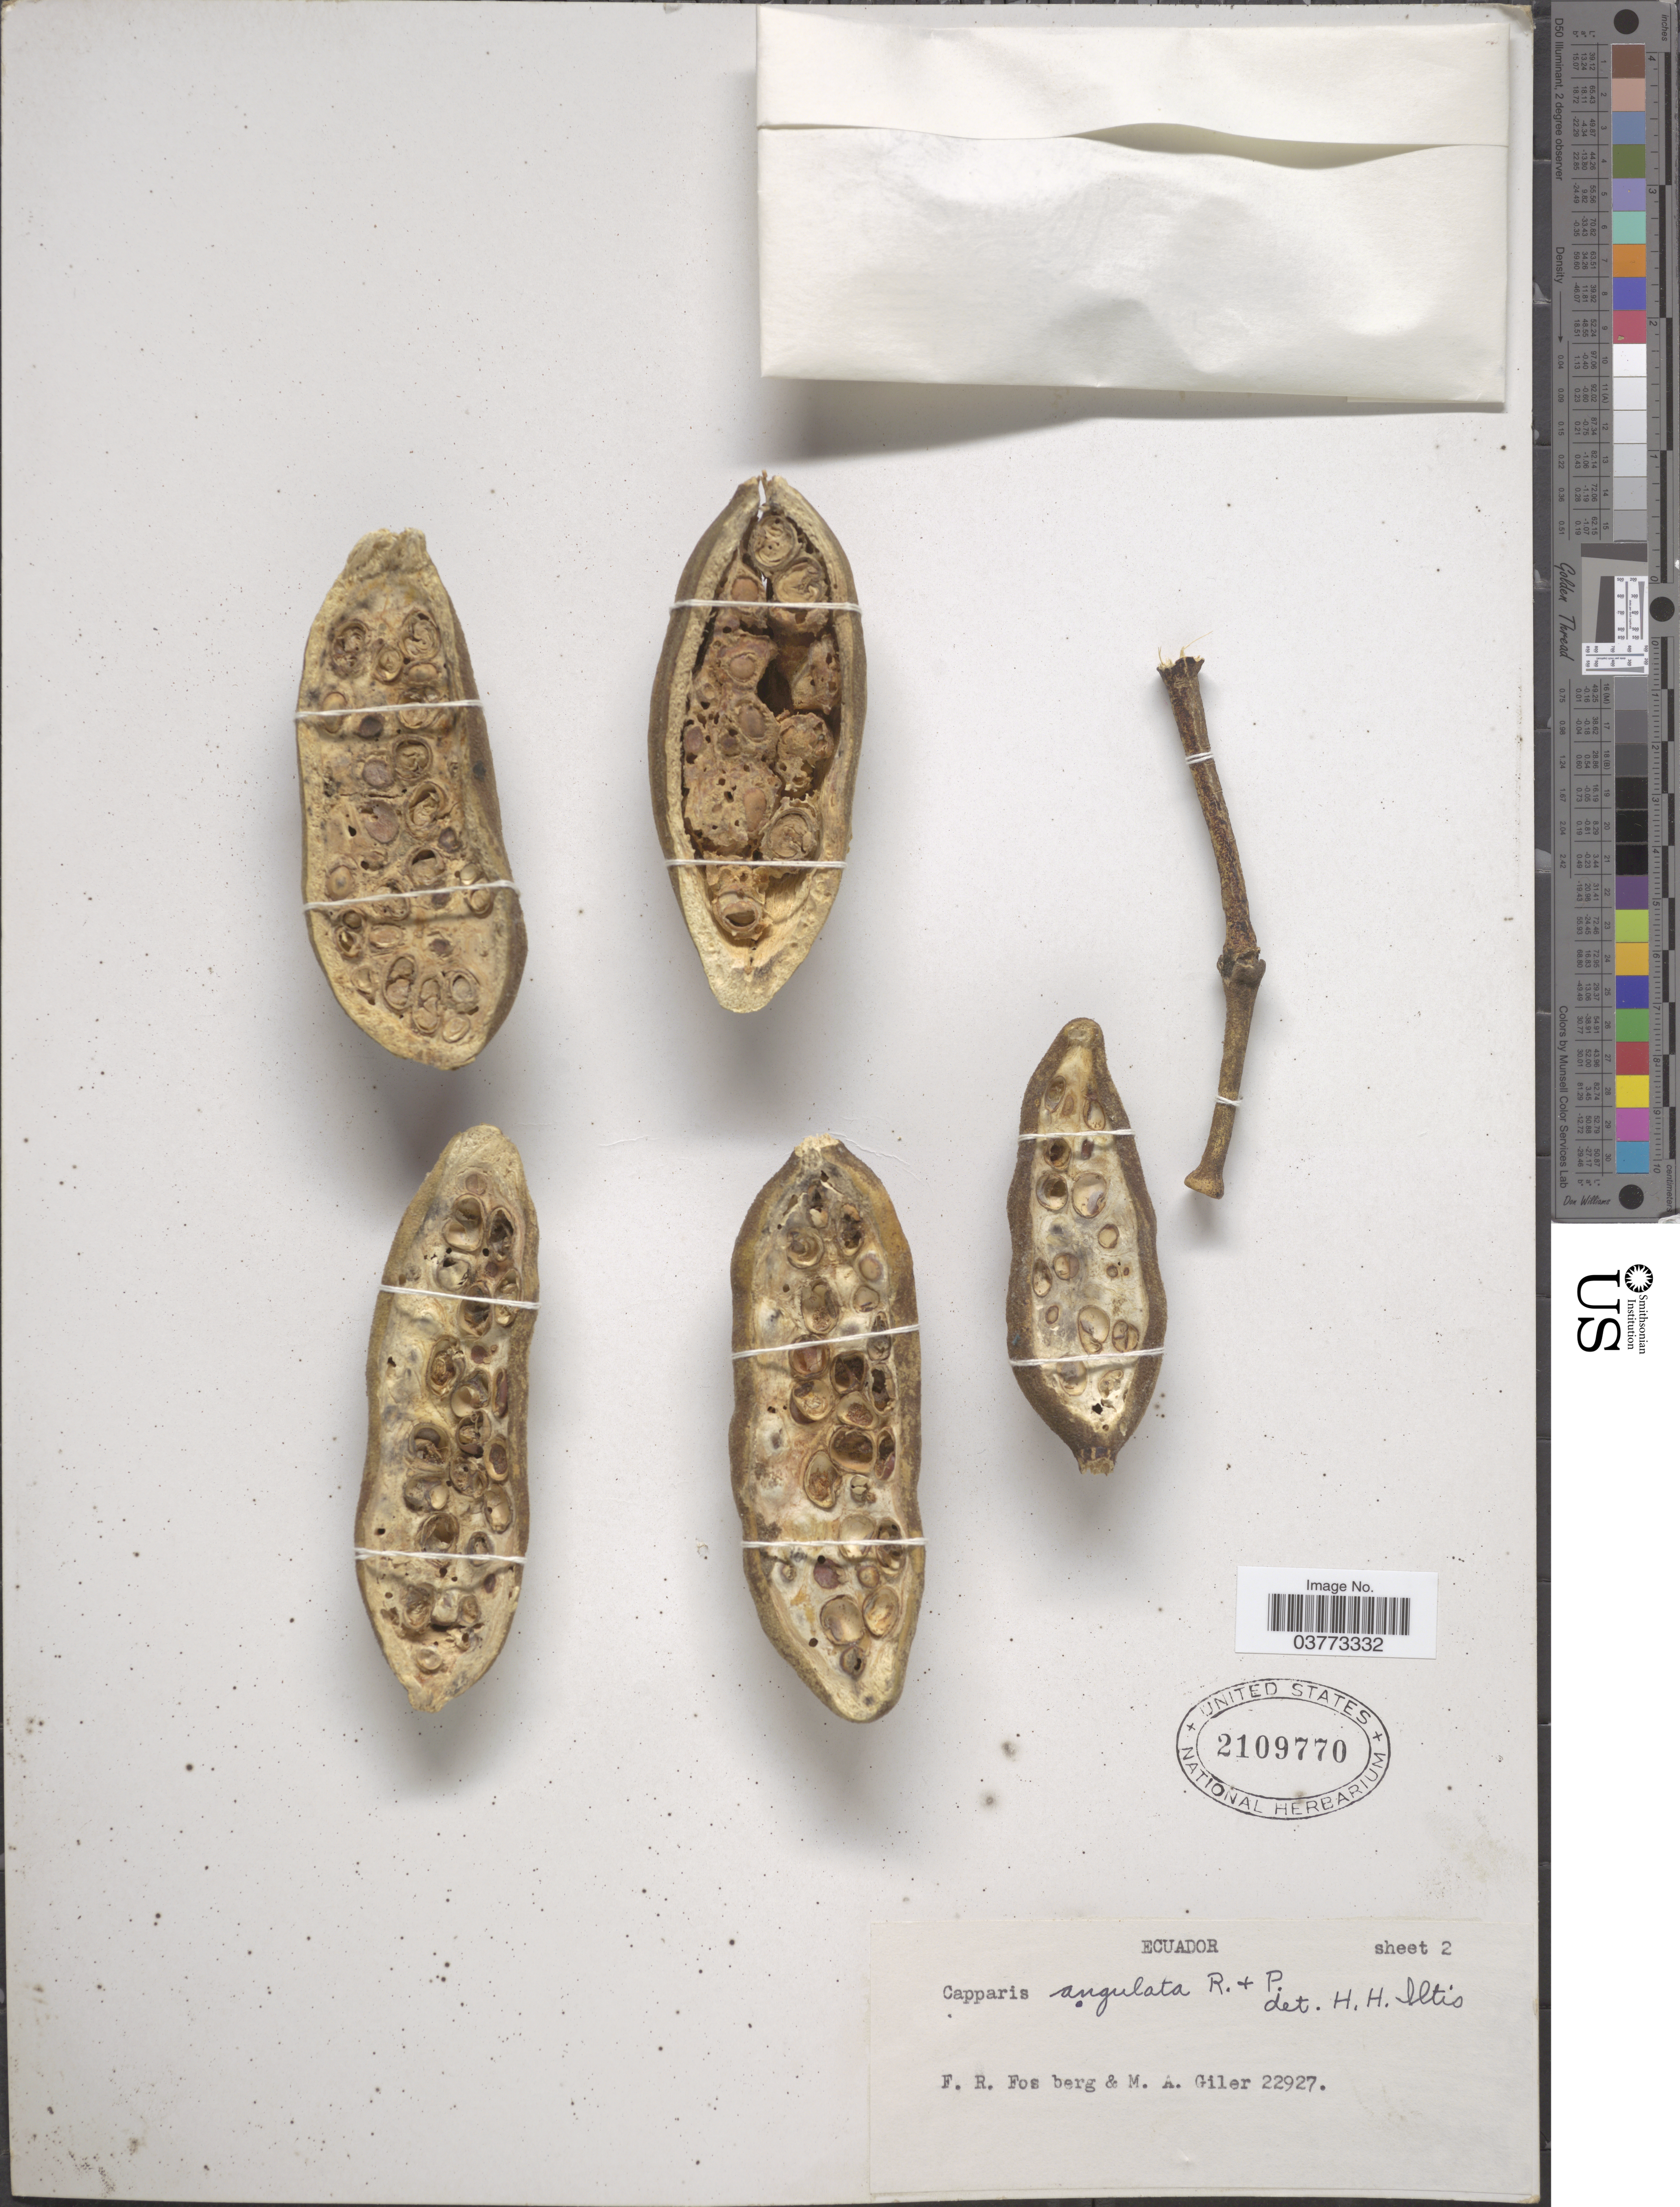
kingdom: Plantae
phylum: Tracheophyta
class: Magnoliopsida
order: Brassicales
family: Capparaceae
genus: Colicodendron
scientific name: Colicodendron angulatum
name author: (Ruiz & Pav. ex DC.) Hutch.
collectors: F. R. Fosberg & M. Giler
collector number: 22927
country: Ecuador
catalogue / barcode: US 2109770